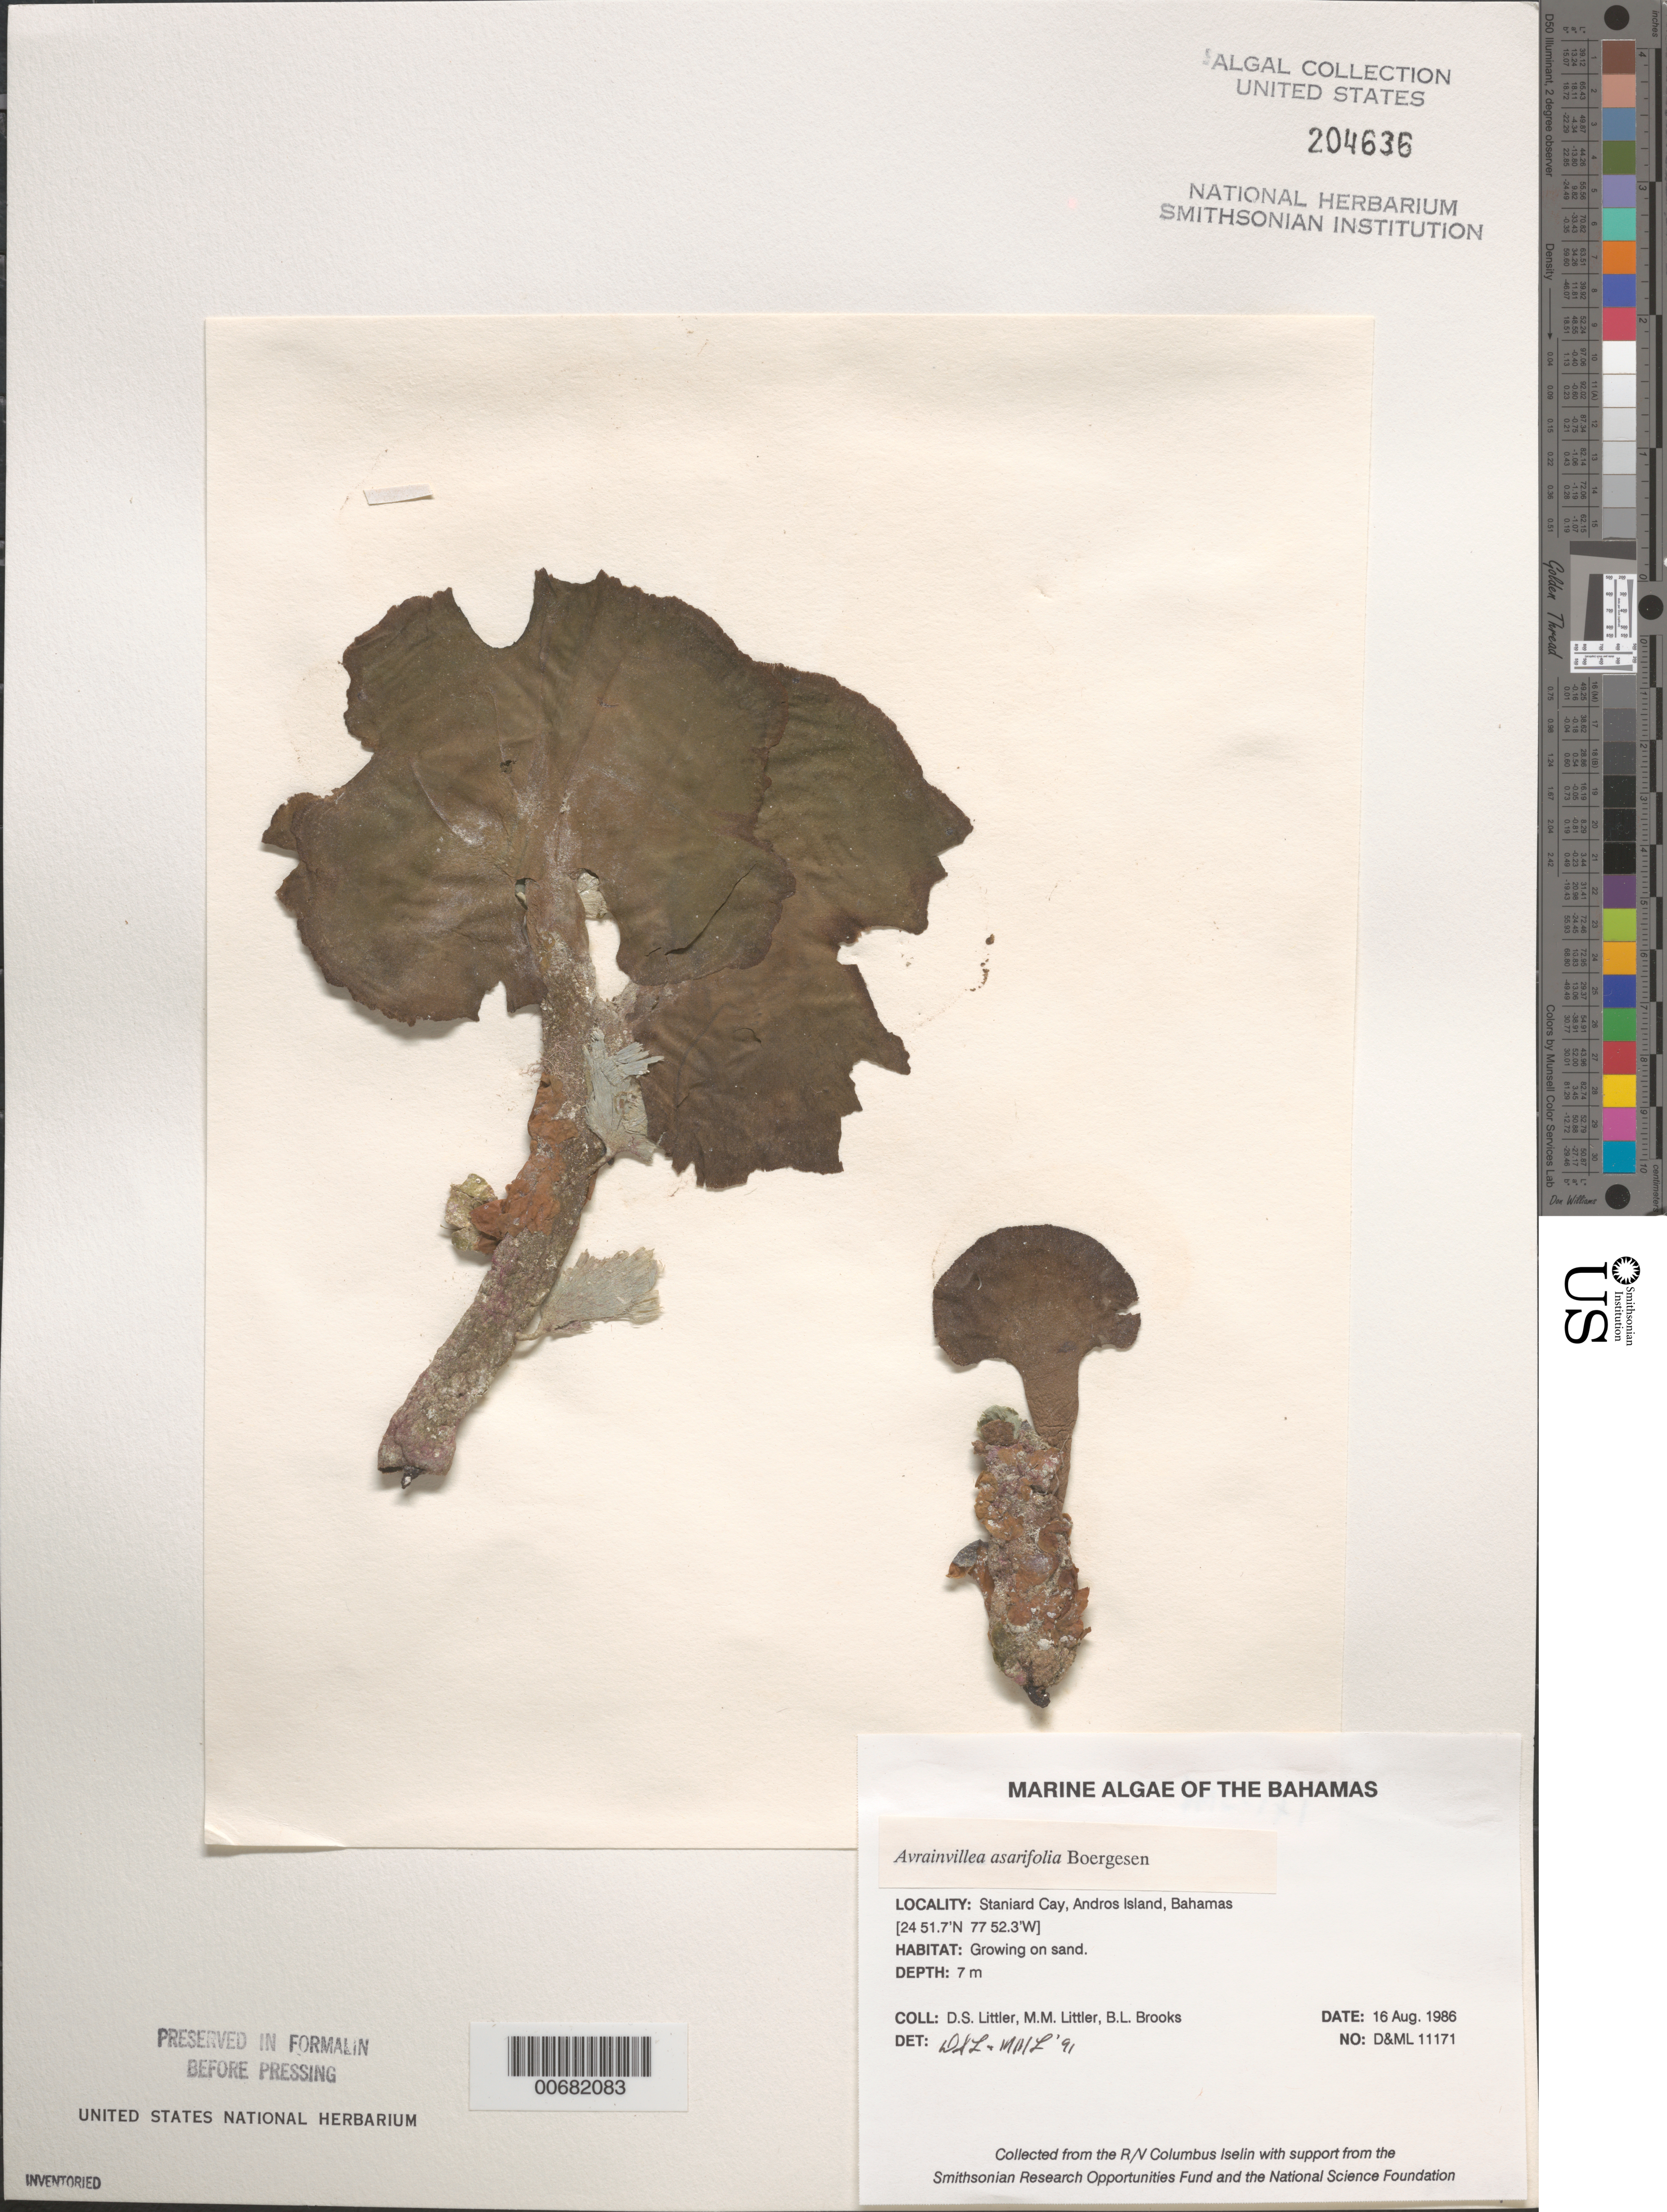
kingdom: Plantae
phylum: Chlorophyta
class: Ulvophyceae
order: Bryopsidales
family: Dichotomosiphonaceae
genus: Avrainvillea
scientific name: Avrainvillea asarifolia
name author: Børgesen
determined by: Littler, D. S.; Littler, M. M.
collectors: D. S. Littler, M. M. Littler & B. Brooks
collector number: D&ML 11171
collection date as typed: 16 Aug 1986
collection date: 1986-08-16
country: Bahamas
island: Staniard Cay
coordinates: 24 51.7' N, 77 52.3' W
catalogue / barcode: US 204636